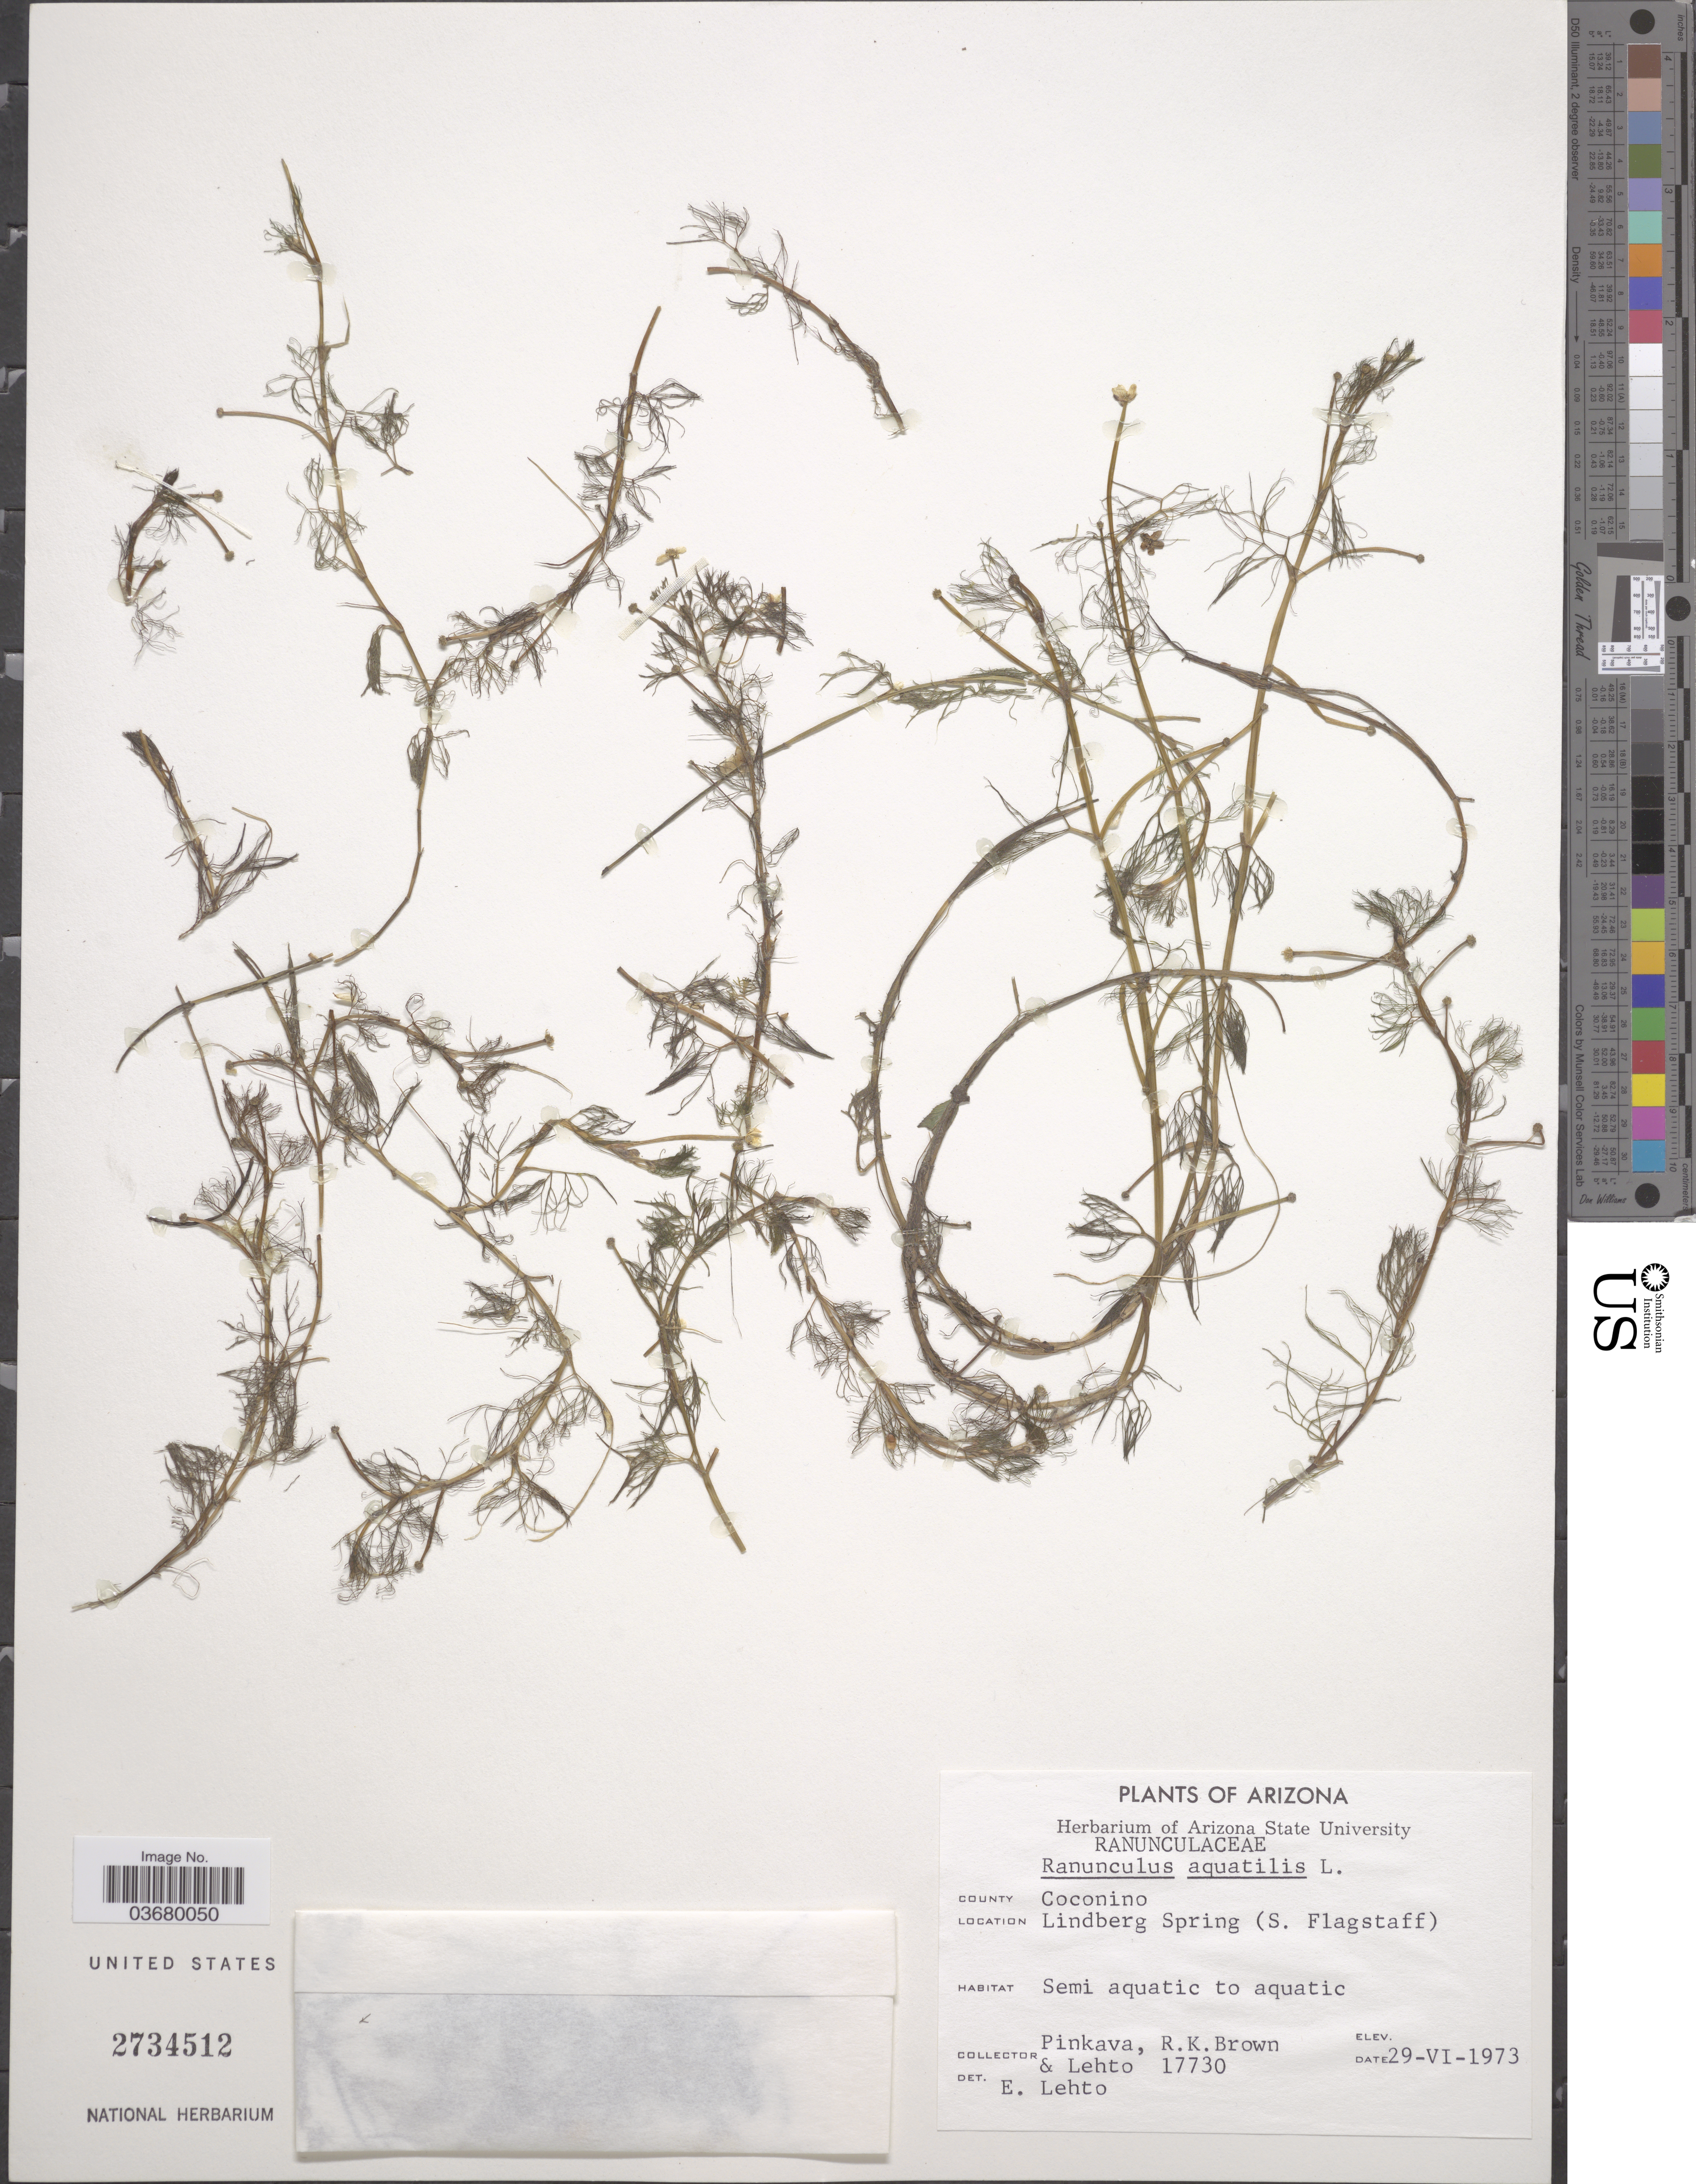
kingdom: Plantae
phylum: Tracheophyta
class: Magnoliopsida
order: Ranunculales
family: Ranunculaceae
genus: Ranunculus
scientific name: Ranunculus trichophyllus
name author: Chaix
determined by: Strong, Mark T., (BOT), Smithsonian Institution - National Museum of Natural History (UNITED STATES)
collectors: -. Pinkava, R. K. Brown & -. Lehto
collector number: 17730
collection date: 1973-06-29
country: United States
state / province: Arizona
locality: County Coconino. Lindberg Spring (S. Flagstaff).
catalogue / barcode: US 2734512